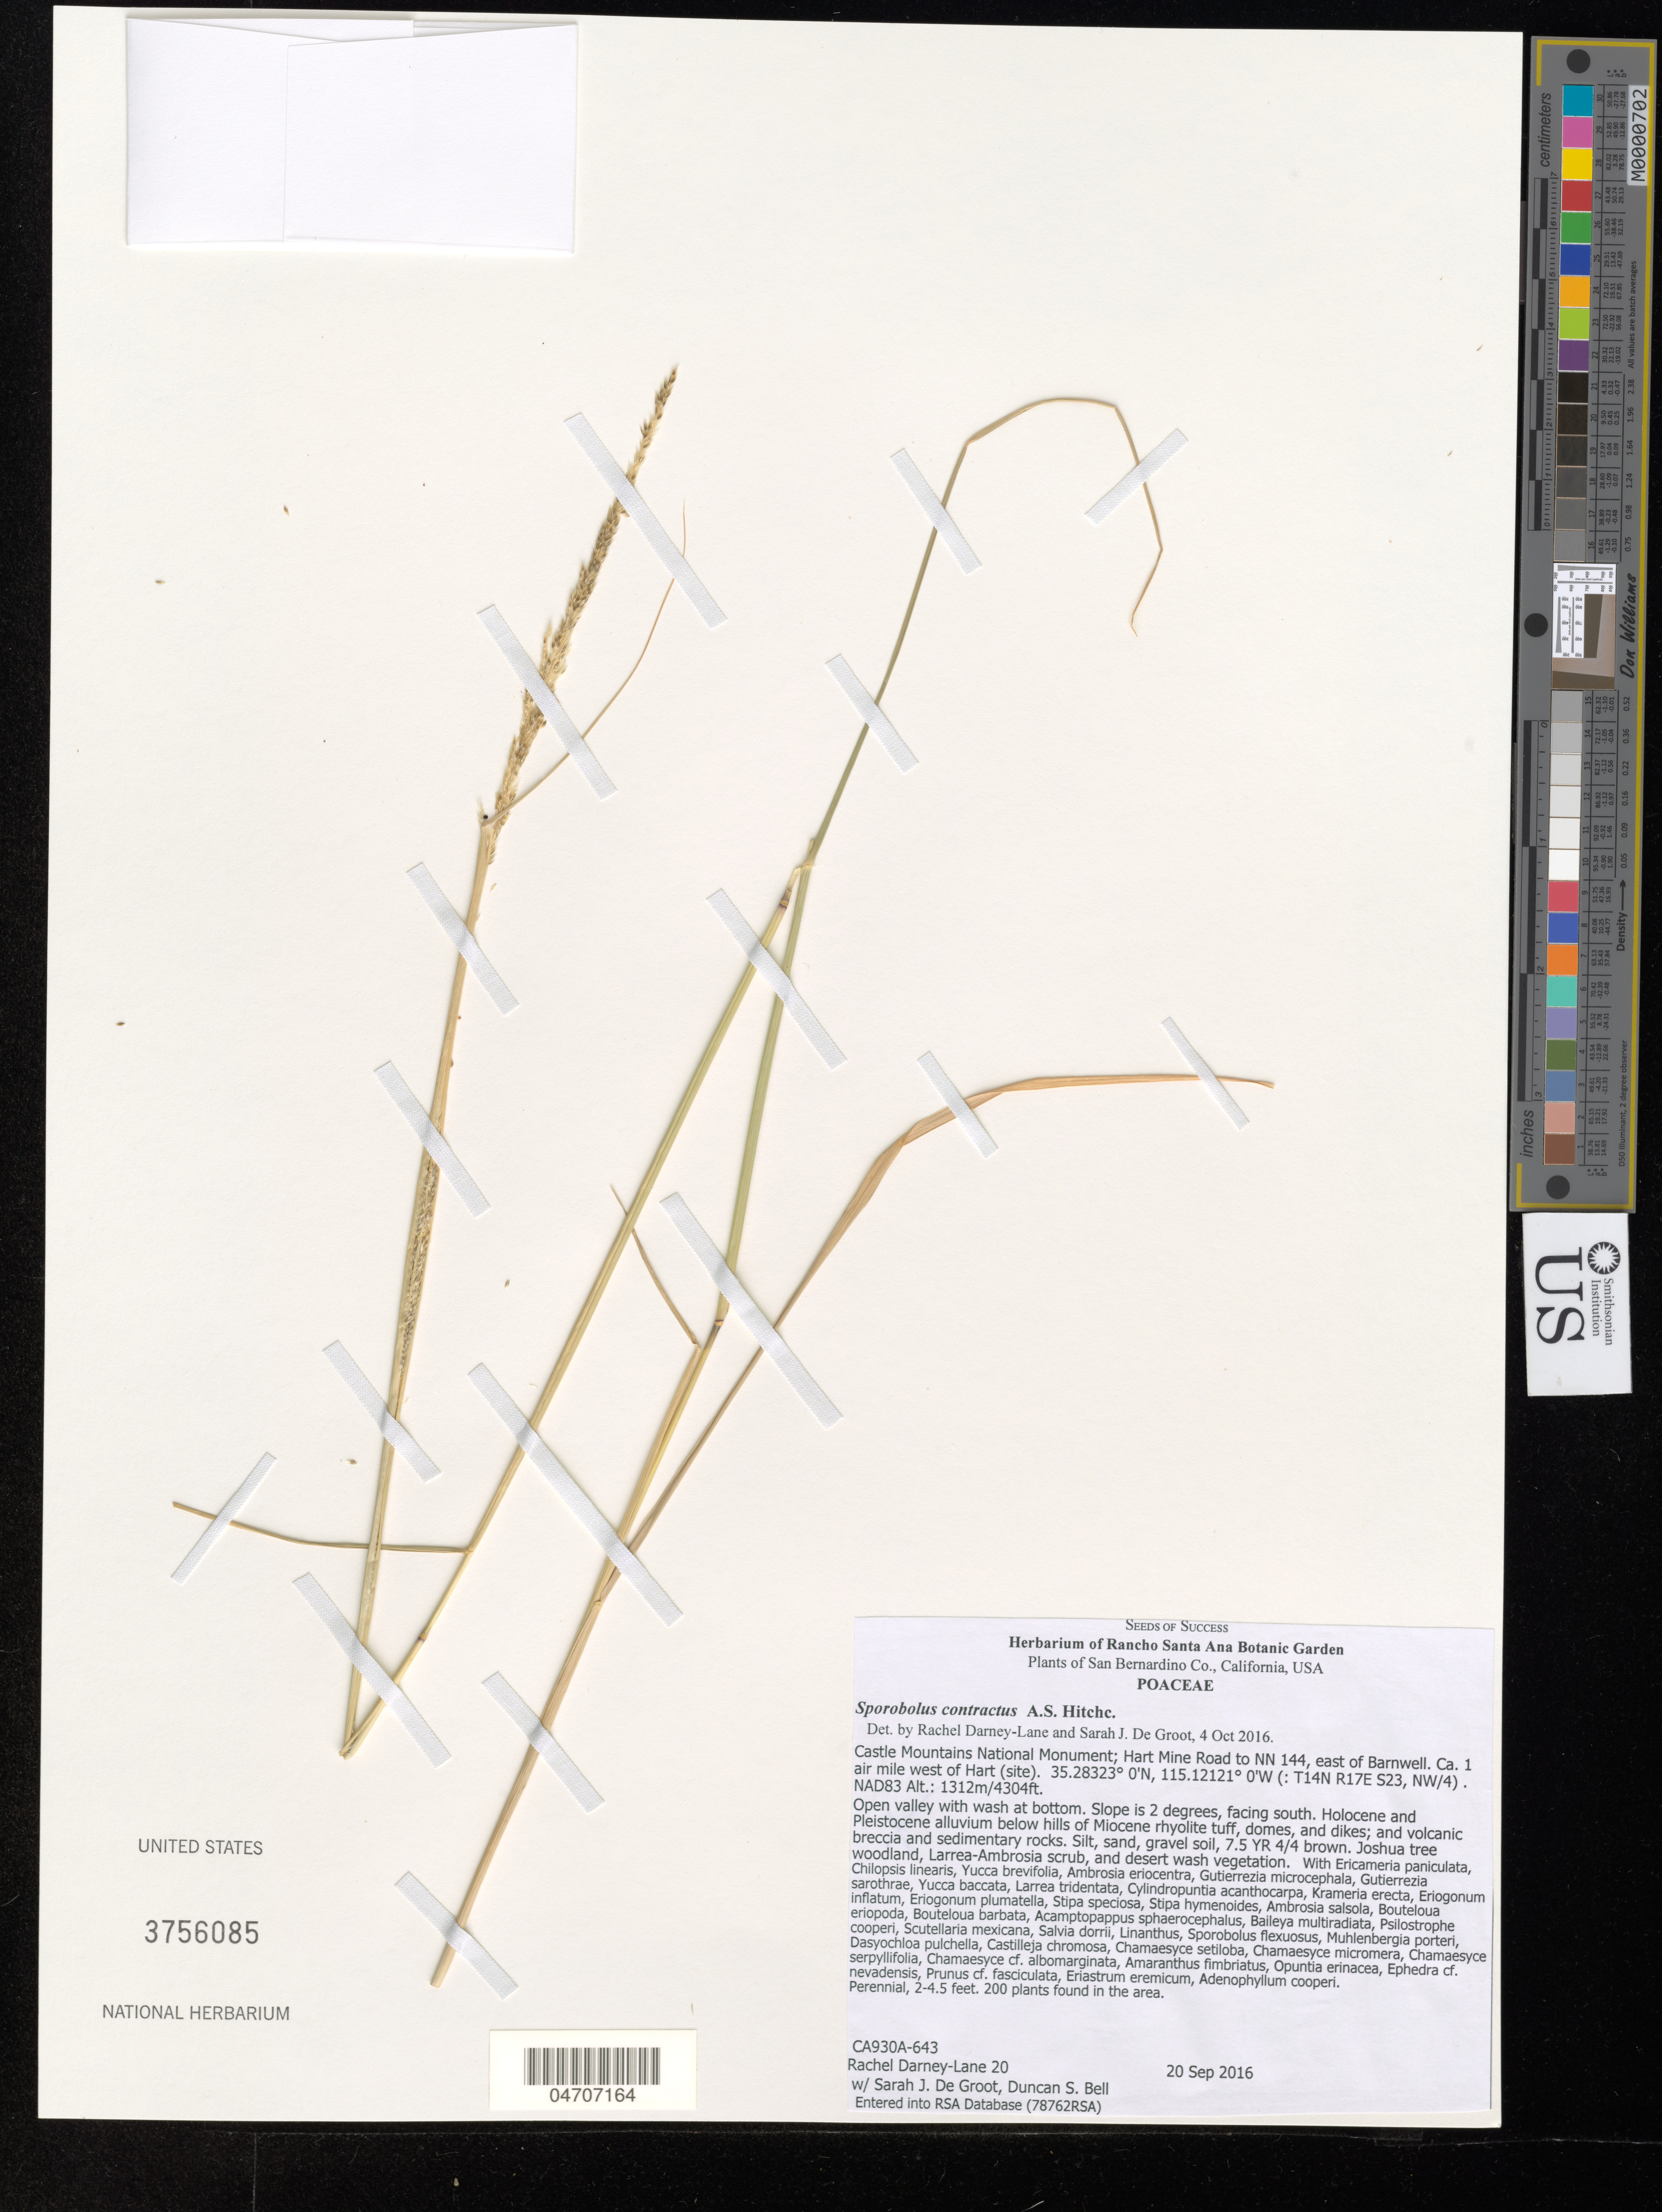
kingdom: Plantae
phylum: Tracheophyta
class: Liliopsida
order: Poales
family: Poaceae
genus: Sporobolus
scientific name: Sporobolus contractus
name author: Hitchc.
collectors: R. Darney-Lane, S. De Groot & D. S. Bell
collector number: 20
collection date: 2016-09-20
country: United States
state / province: California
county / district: San Bernardino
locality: San Bernardino Co. Castle Mountains National Monument; Hart Mine Road to NN 144, east of Barnwell. Ca. 1 air mile west of Hart (site). (: T14N R17E S23, NW/4). NAD83.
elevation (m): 1312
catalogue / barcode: US 3756085